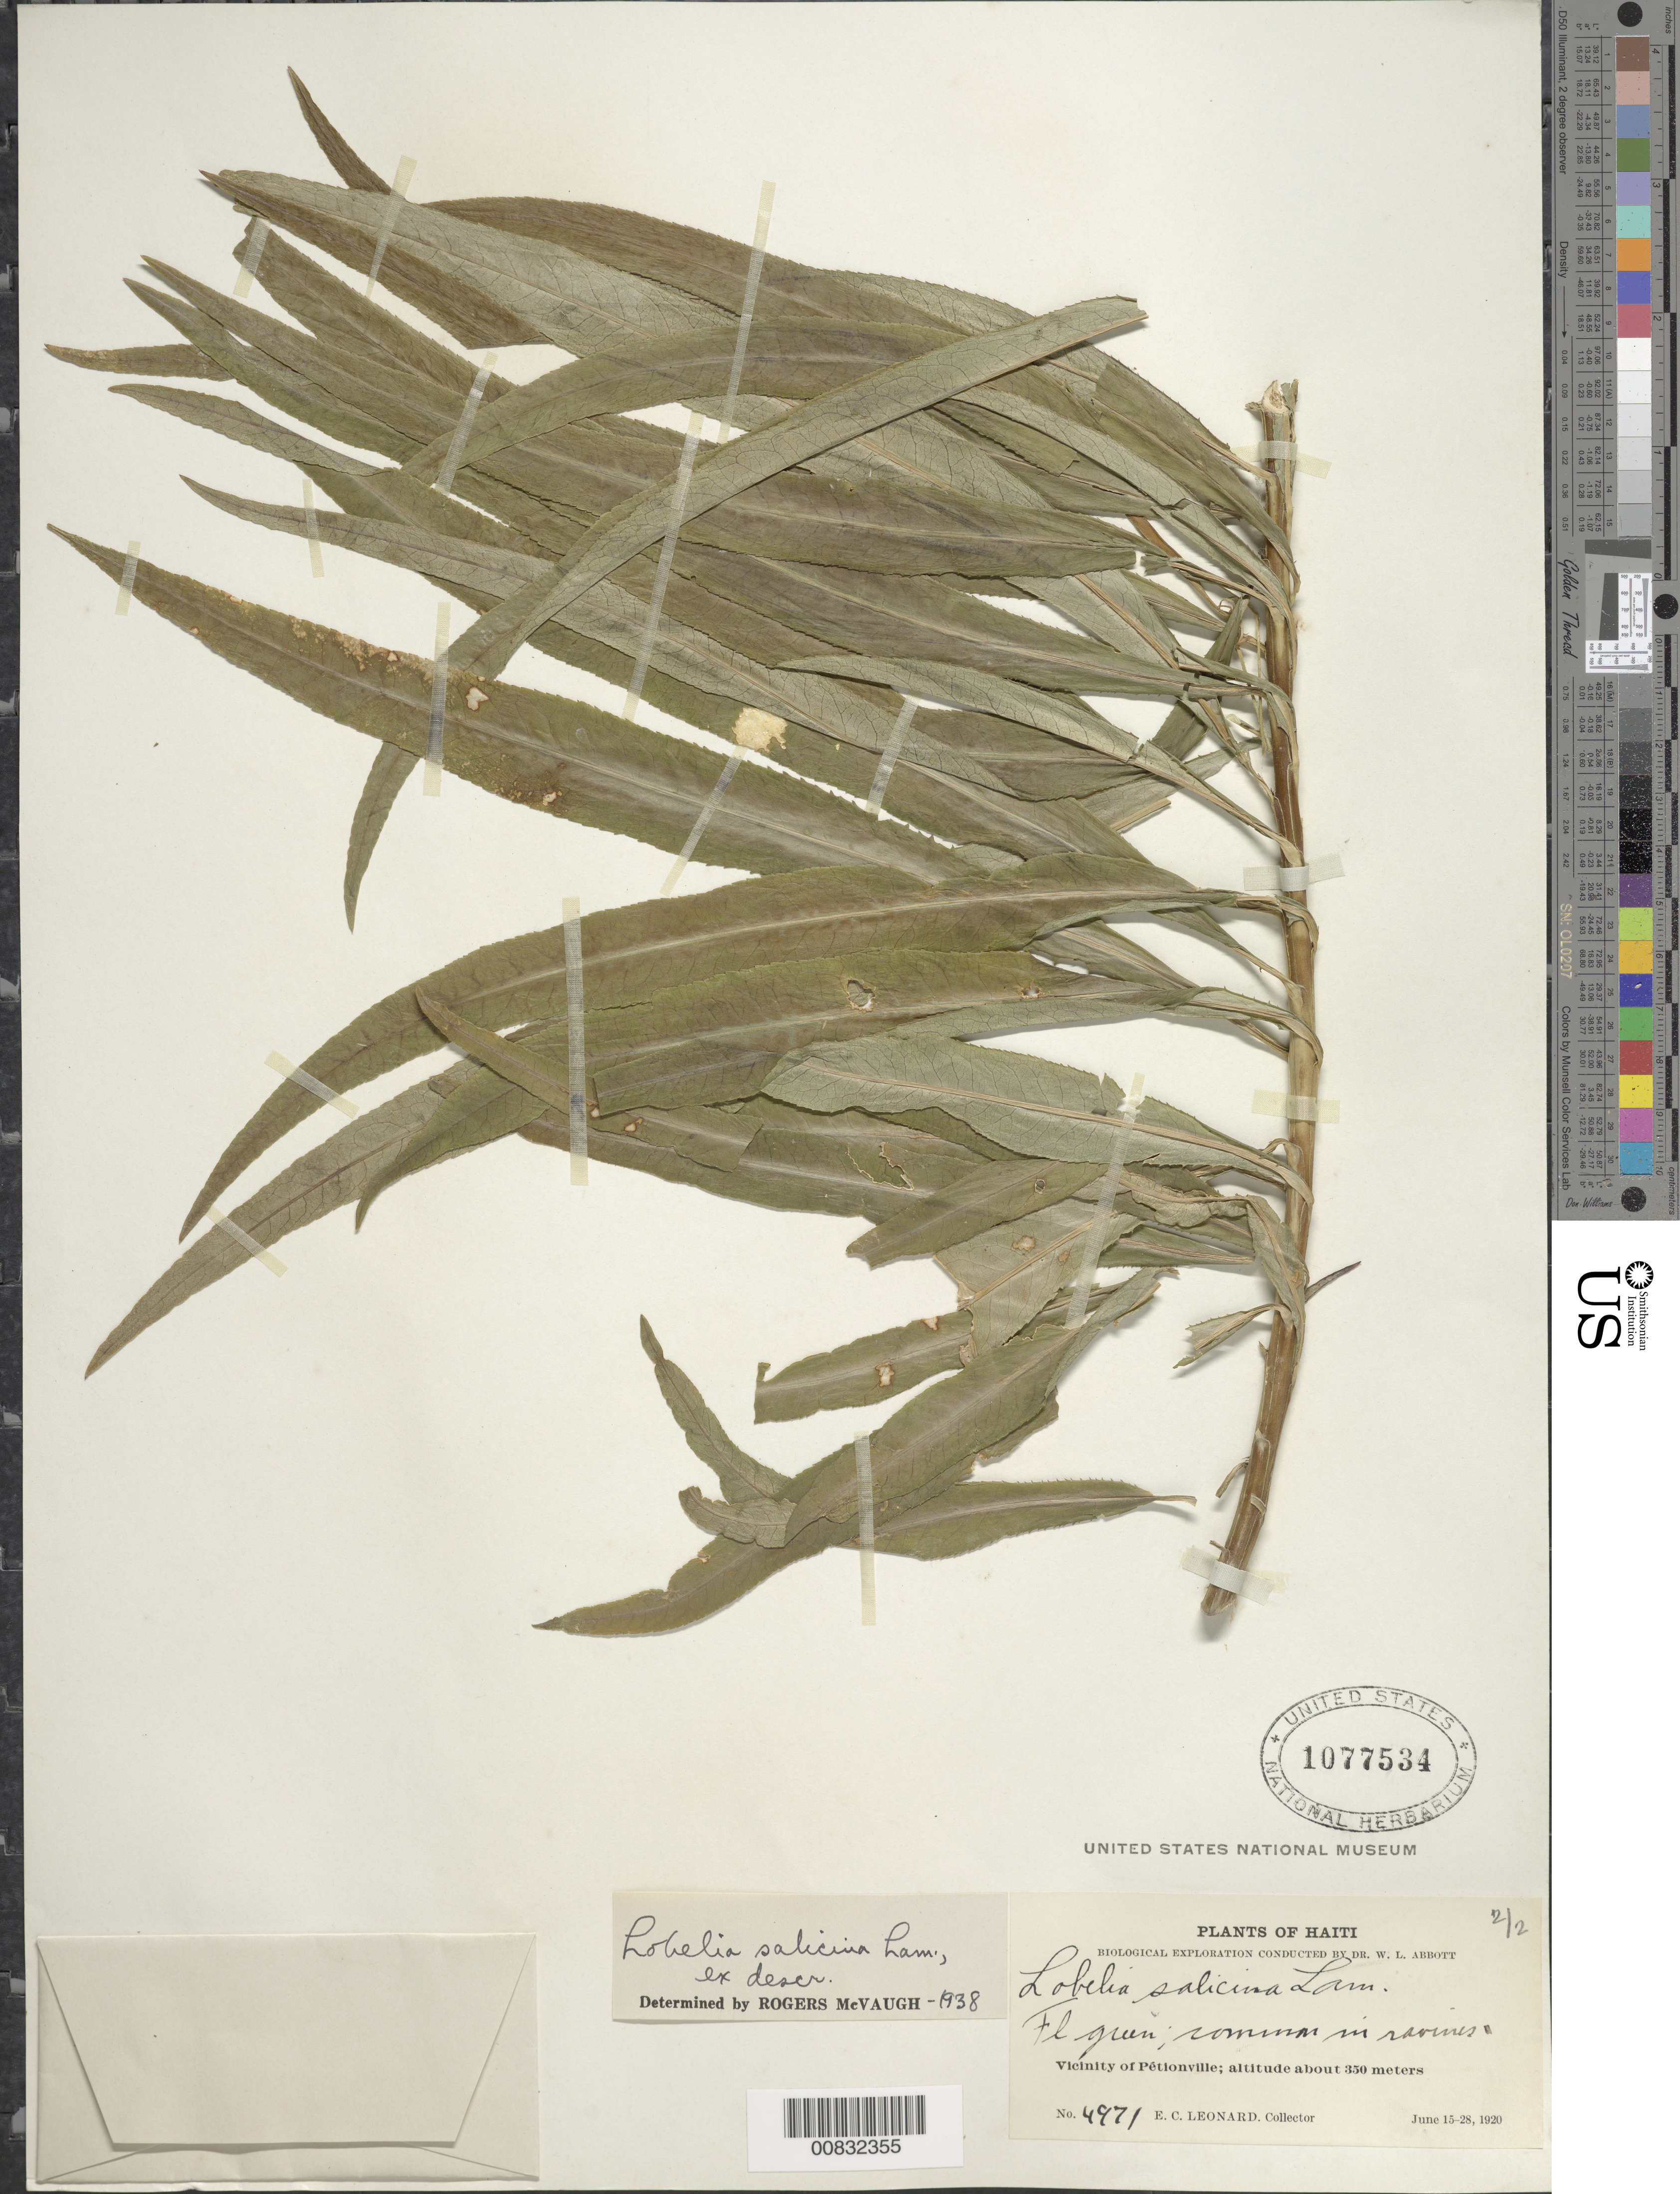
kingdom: Plantae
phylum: Tracheophyta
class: Magnoliopsida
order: Asterales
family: Campanulaceae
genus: Lobelia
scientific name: Lobelia salicina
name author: Lam.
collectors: E. C. Leonard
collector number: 4971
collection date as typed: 15 Jun 1920 to 28 Jun 1920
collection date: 1920-06-15/1920-06-28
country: Haiti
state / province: Ouest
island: Hispaniola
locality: Vicinity of Pétionville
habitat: In ravines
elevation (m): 350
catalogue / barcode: US 1077534